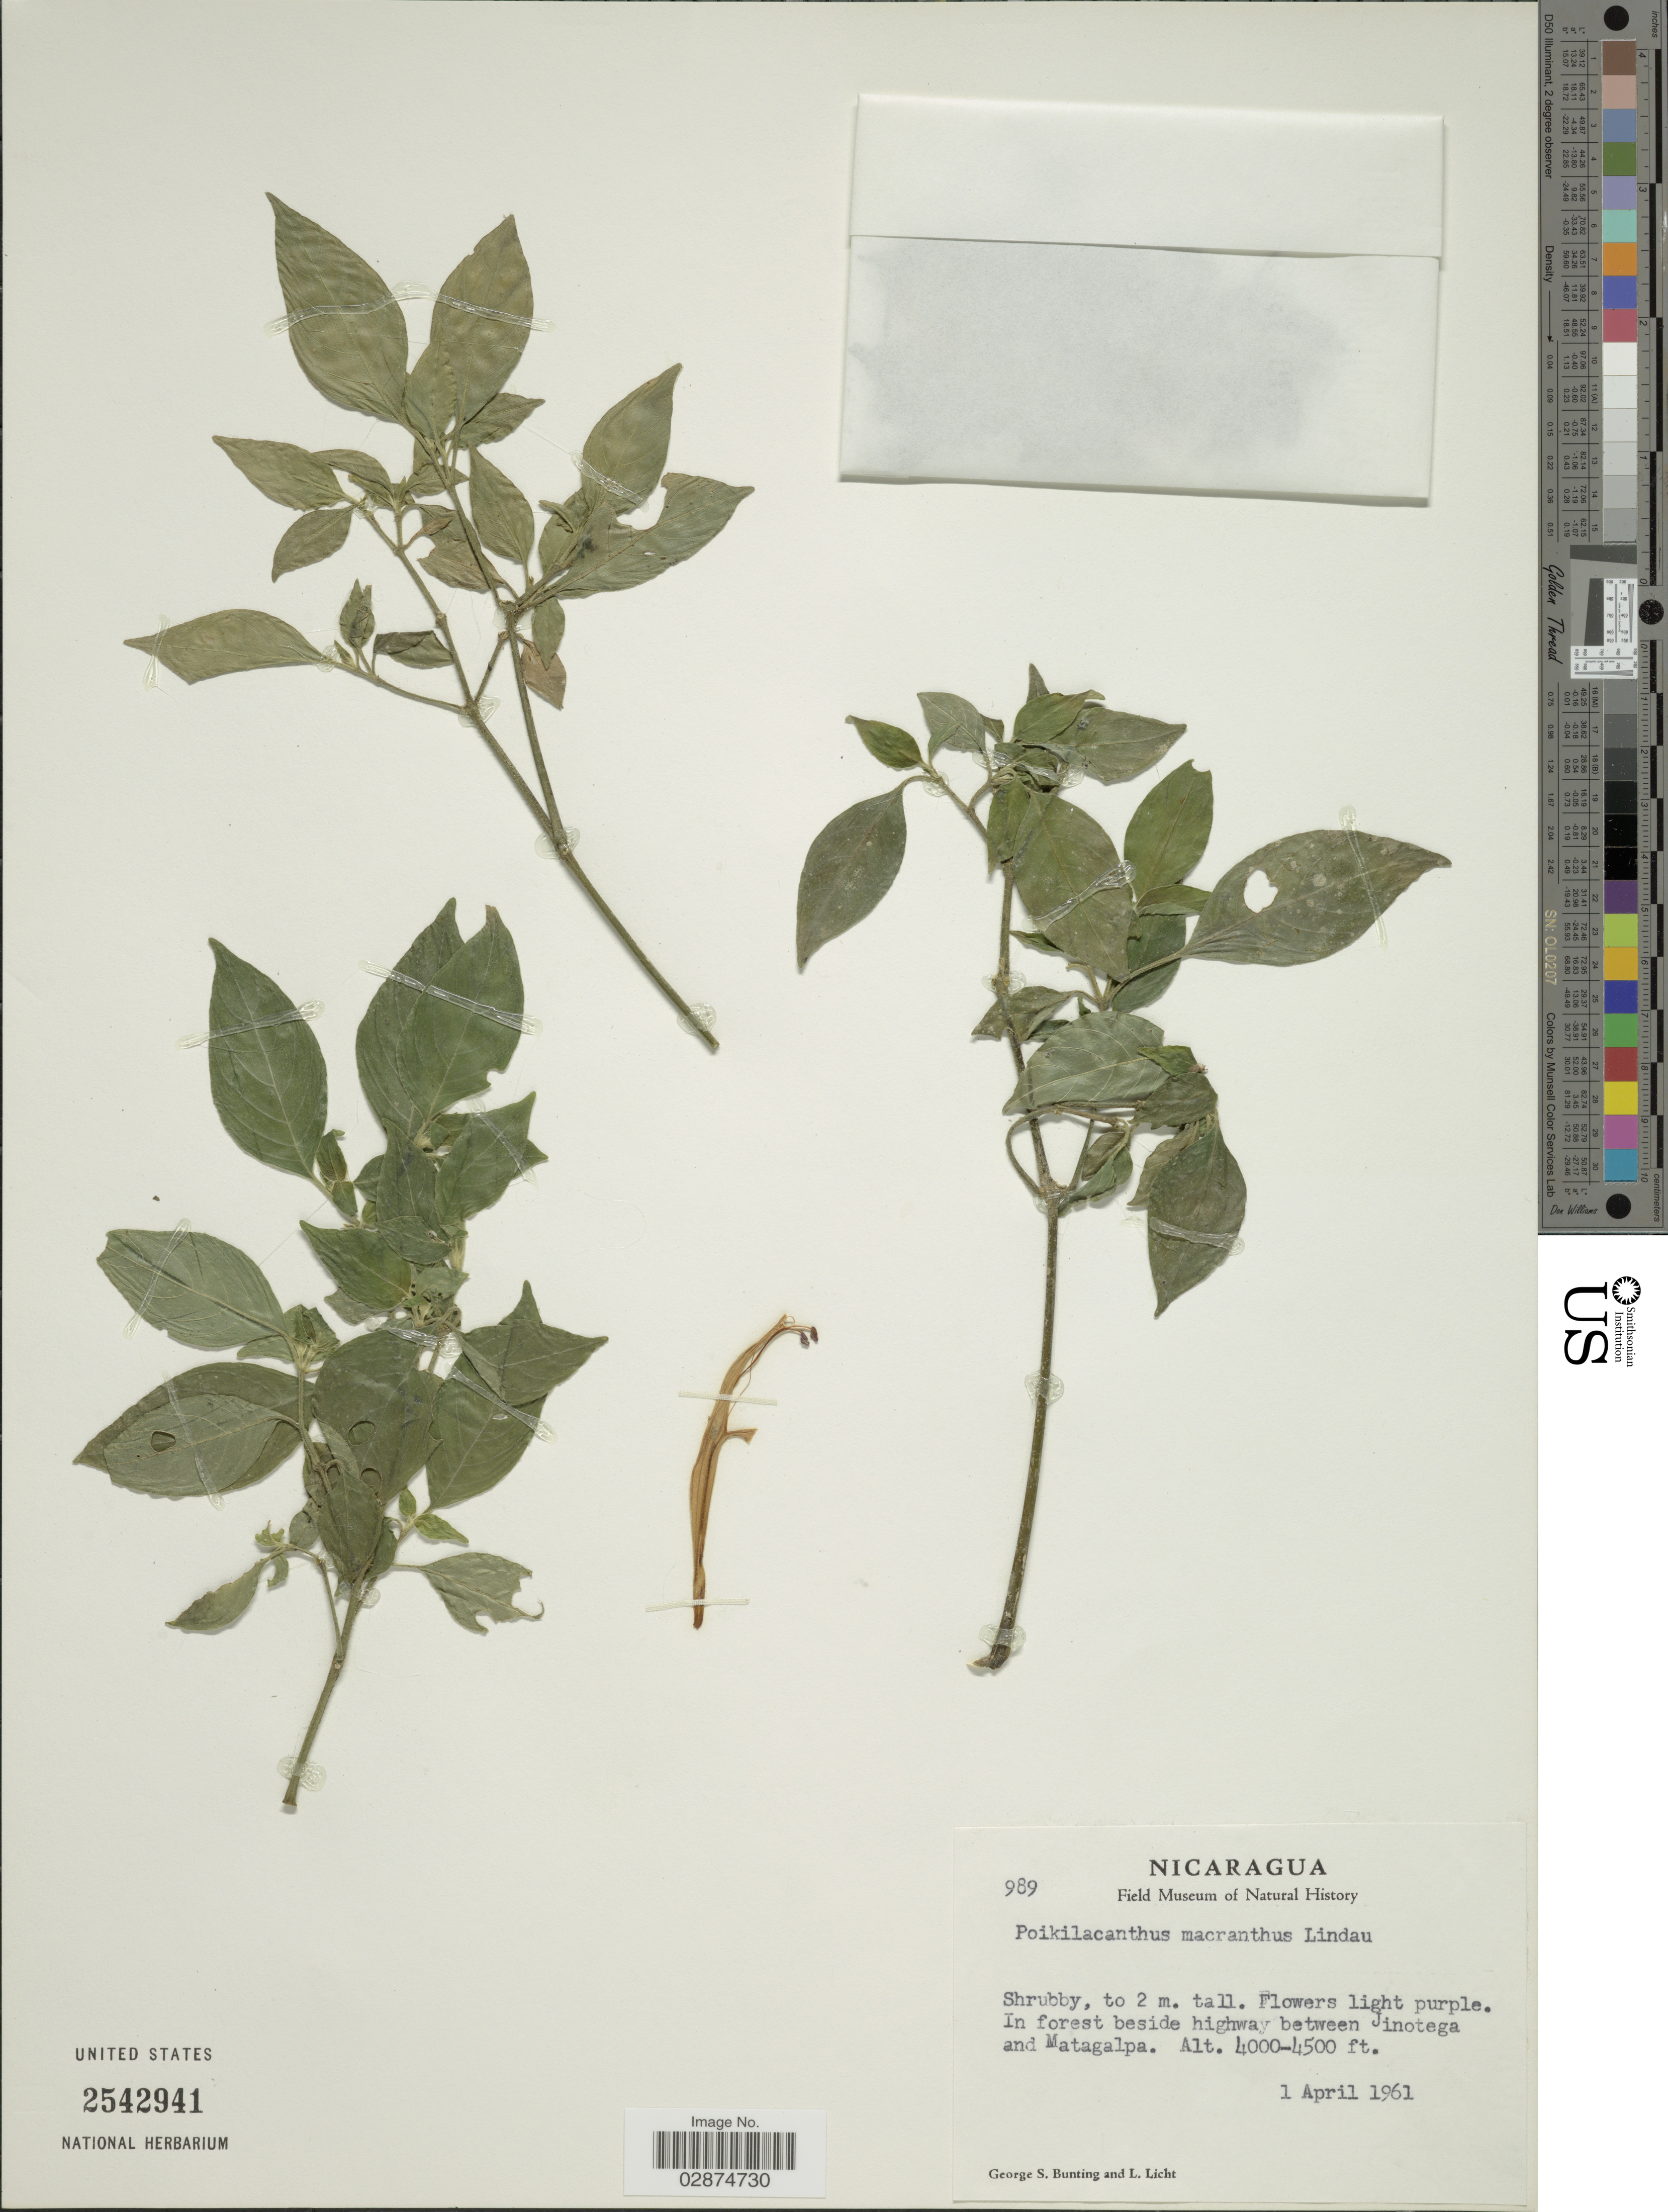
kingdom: Plantae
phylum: Tracheophyta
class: Magnoliopsida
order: Lamiales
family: Acanthaceae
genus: Poikilacanthus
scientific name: Poikilacanthus macranthus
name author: Lindau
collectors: G. S. Bunting & L. Licht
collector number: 989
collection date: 1961-04-01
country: Nicaragua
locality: In forest beside highway between Jinotega and Matagalpa.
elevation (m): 1219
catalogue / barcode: US 2542941